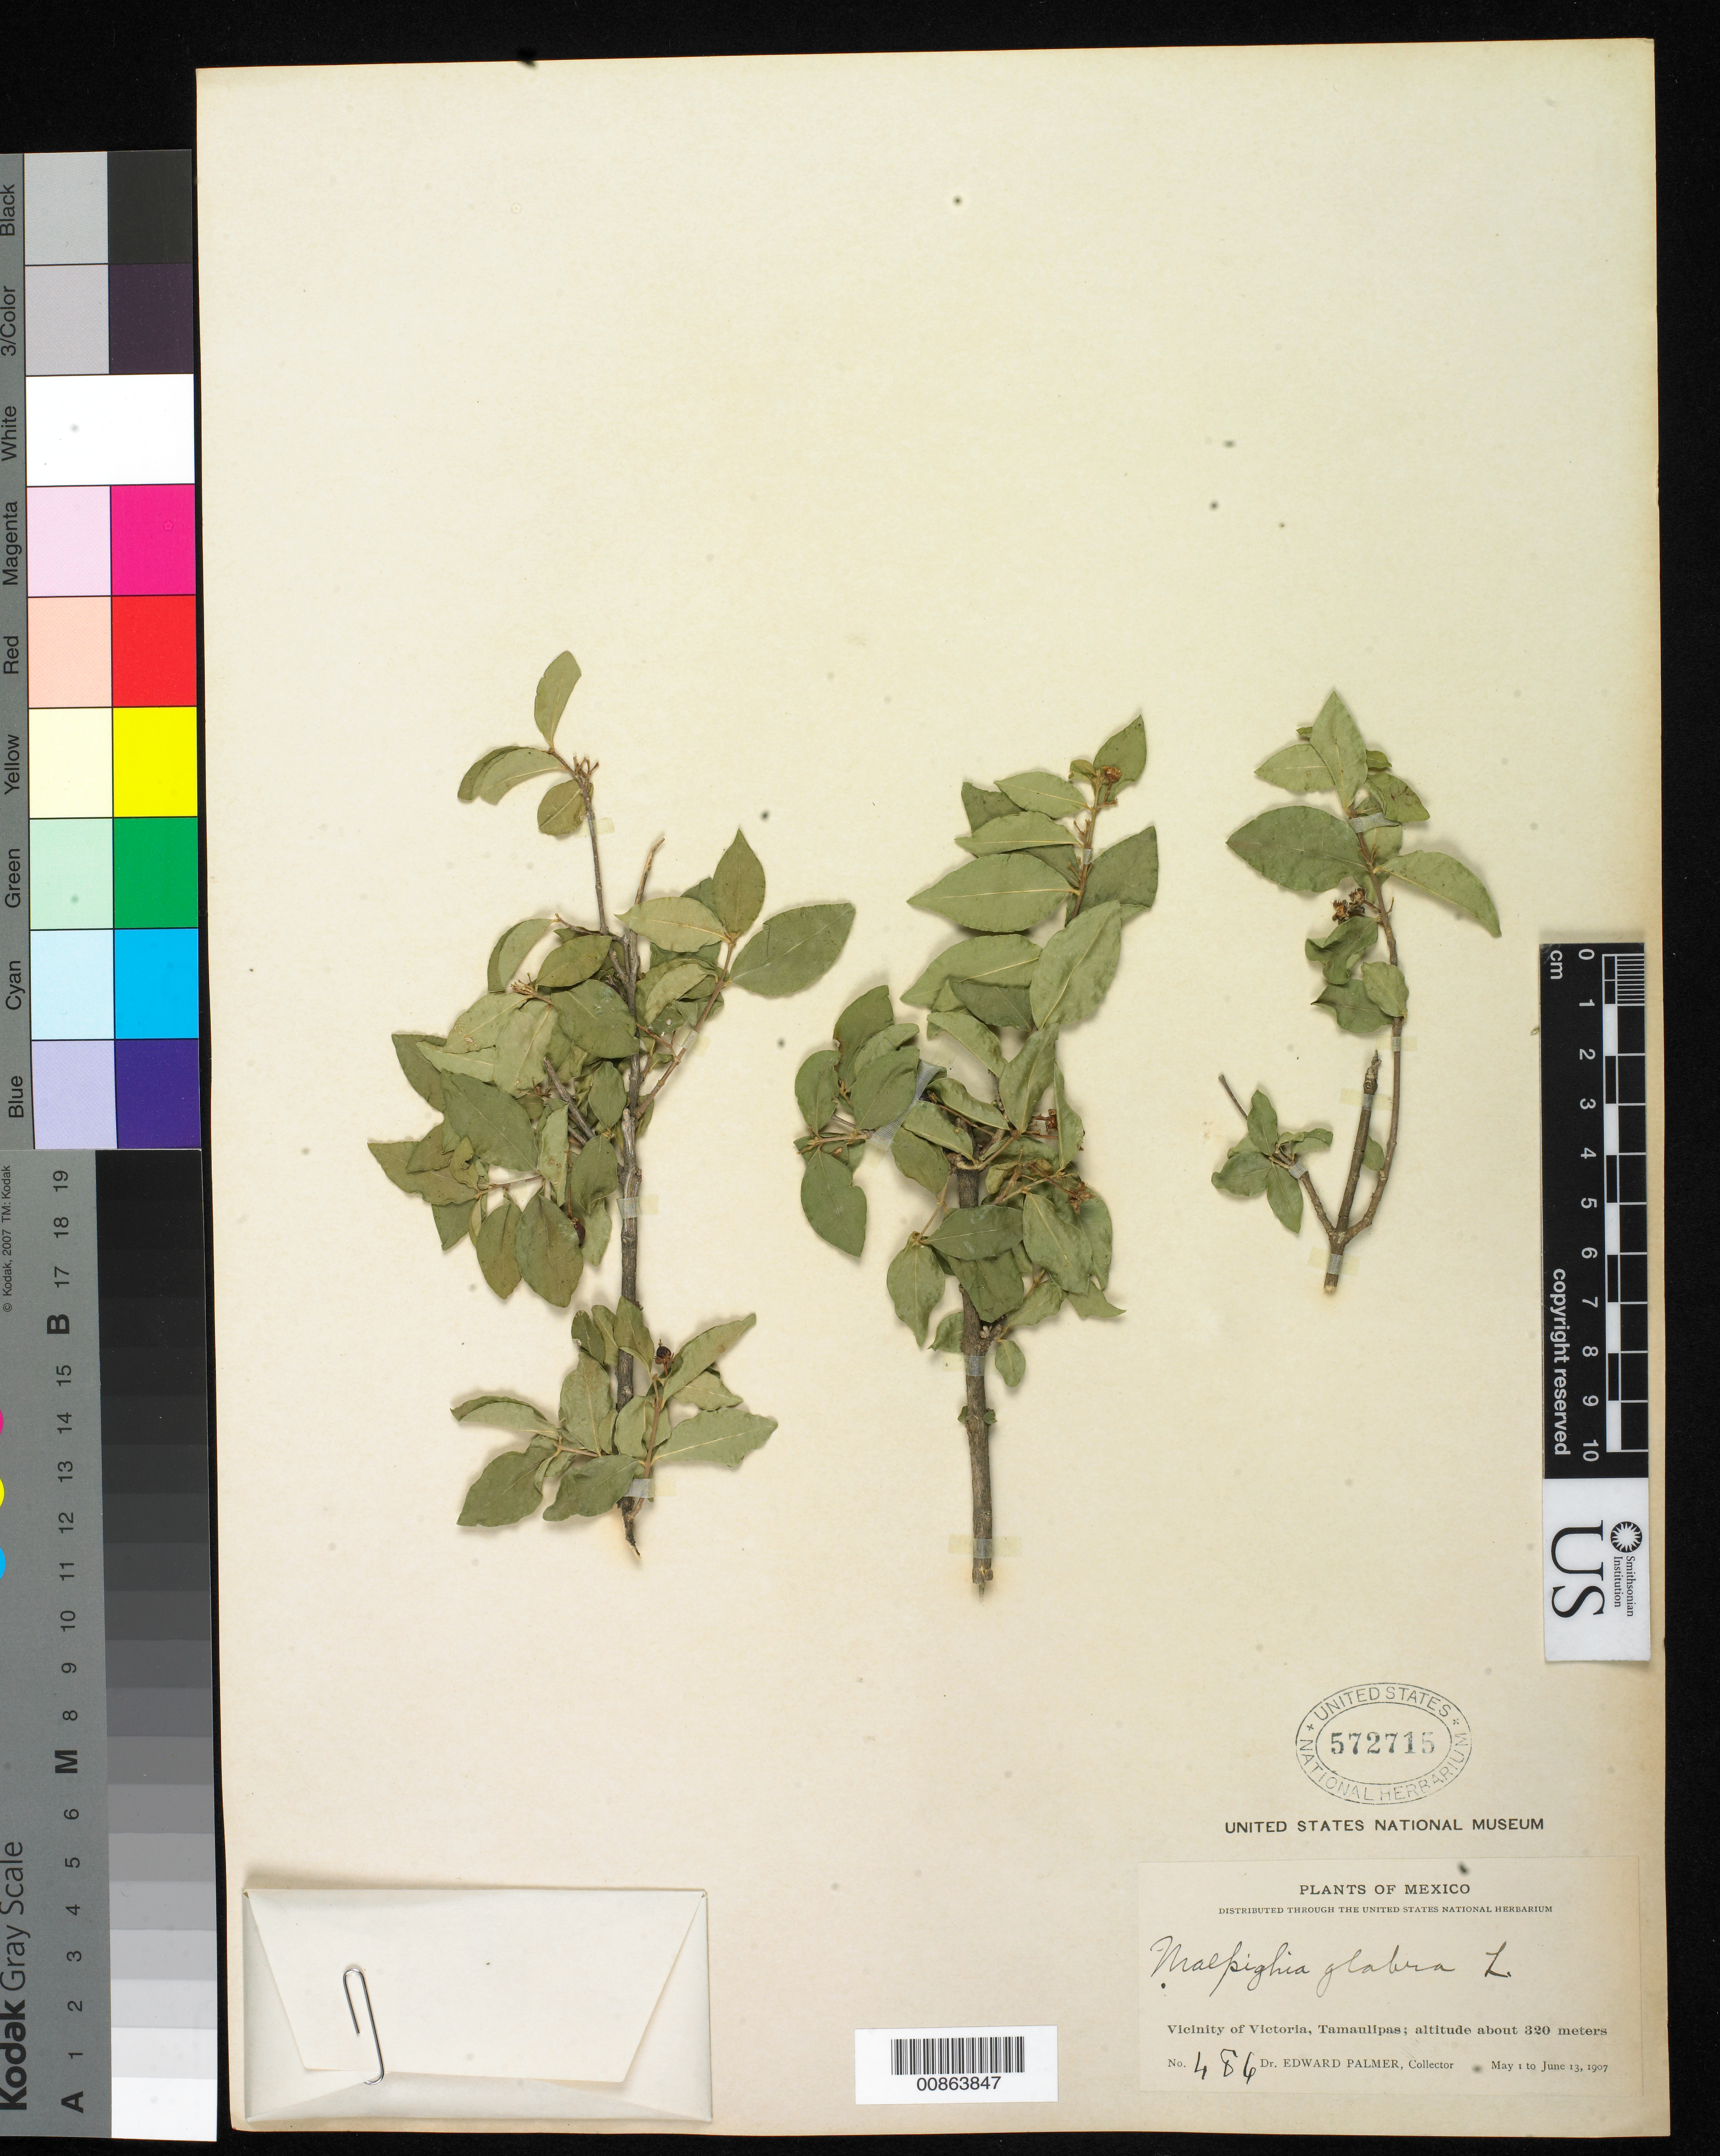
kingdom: Plantae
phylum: Tracheophyta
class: Magnoliopsida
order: Malpighiales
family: Malpighiaceae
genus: Malpighia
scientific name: Malpighia glabra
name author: L.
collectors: E. Palmer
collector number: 486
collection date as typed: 01 May 1907 to 13 Jun 1907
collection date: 1907-05-01/1907-06-13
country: Mexico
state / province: Tamaulipas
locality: Vicinity of Victoria.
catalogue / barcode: US 572715